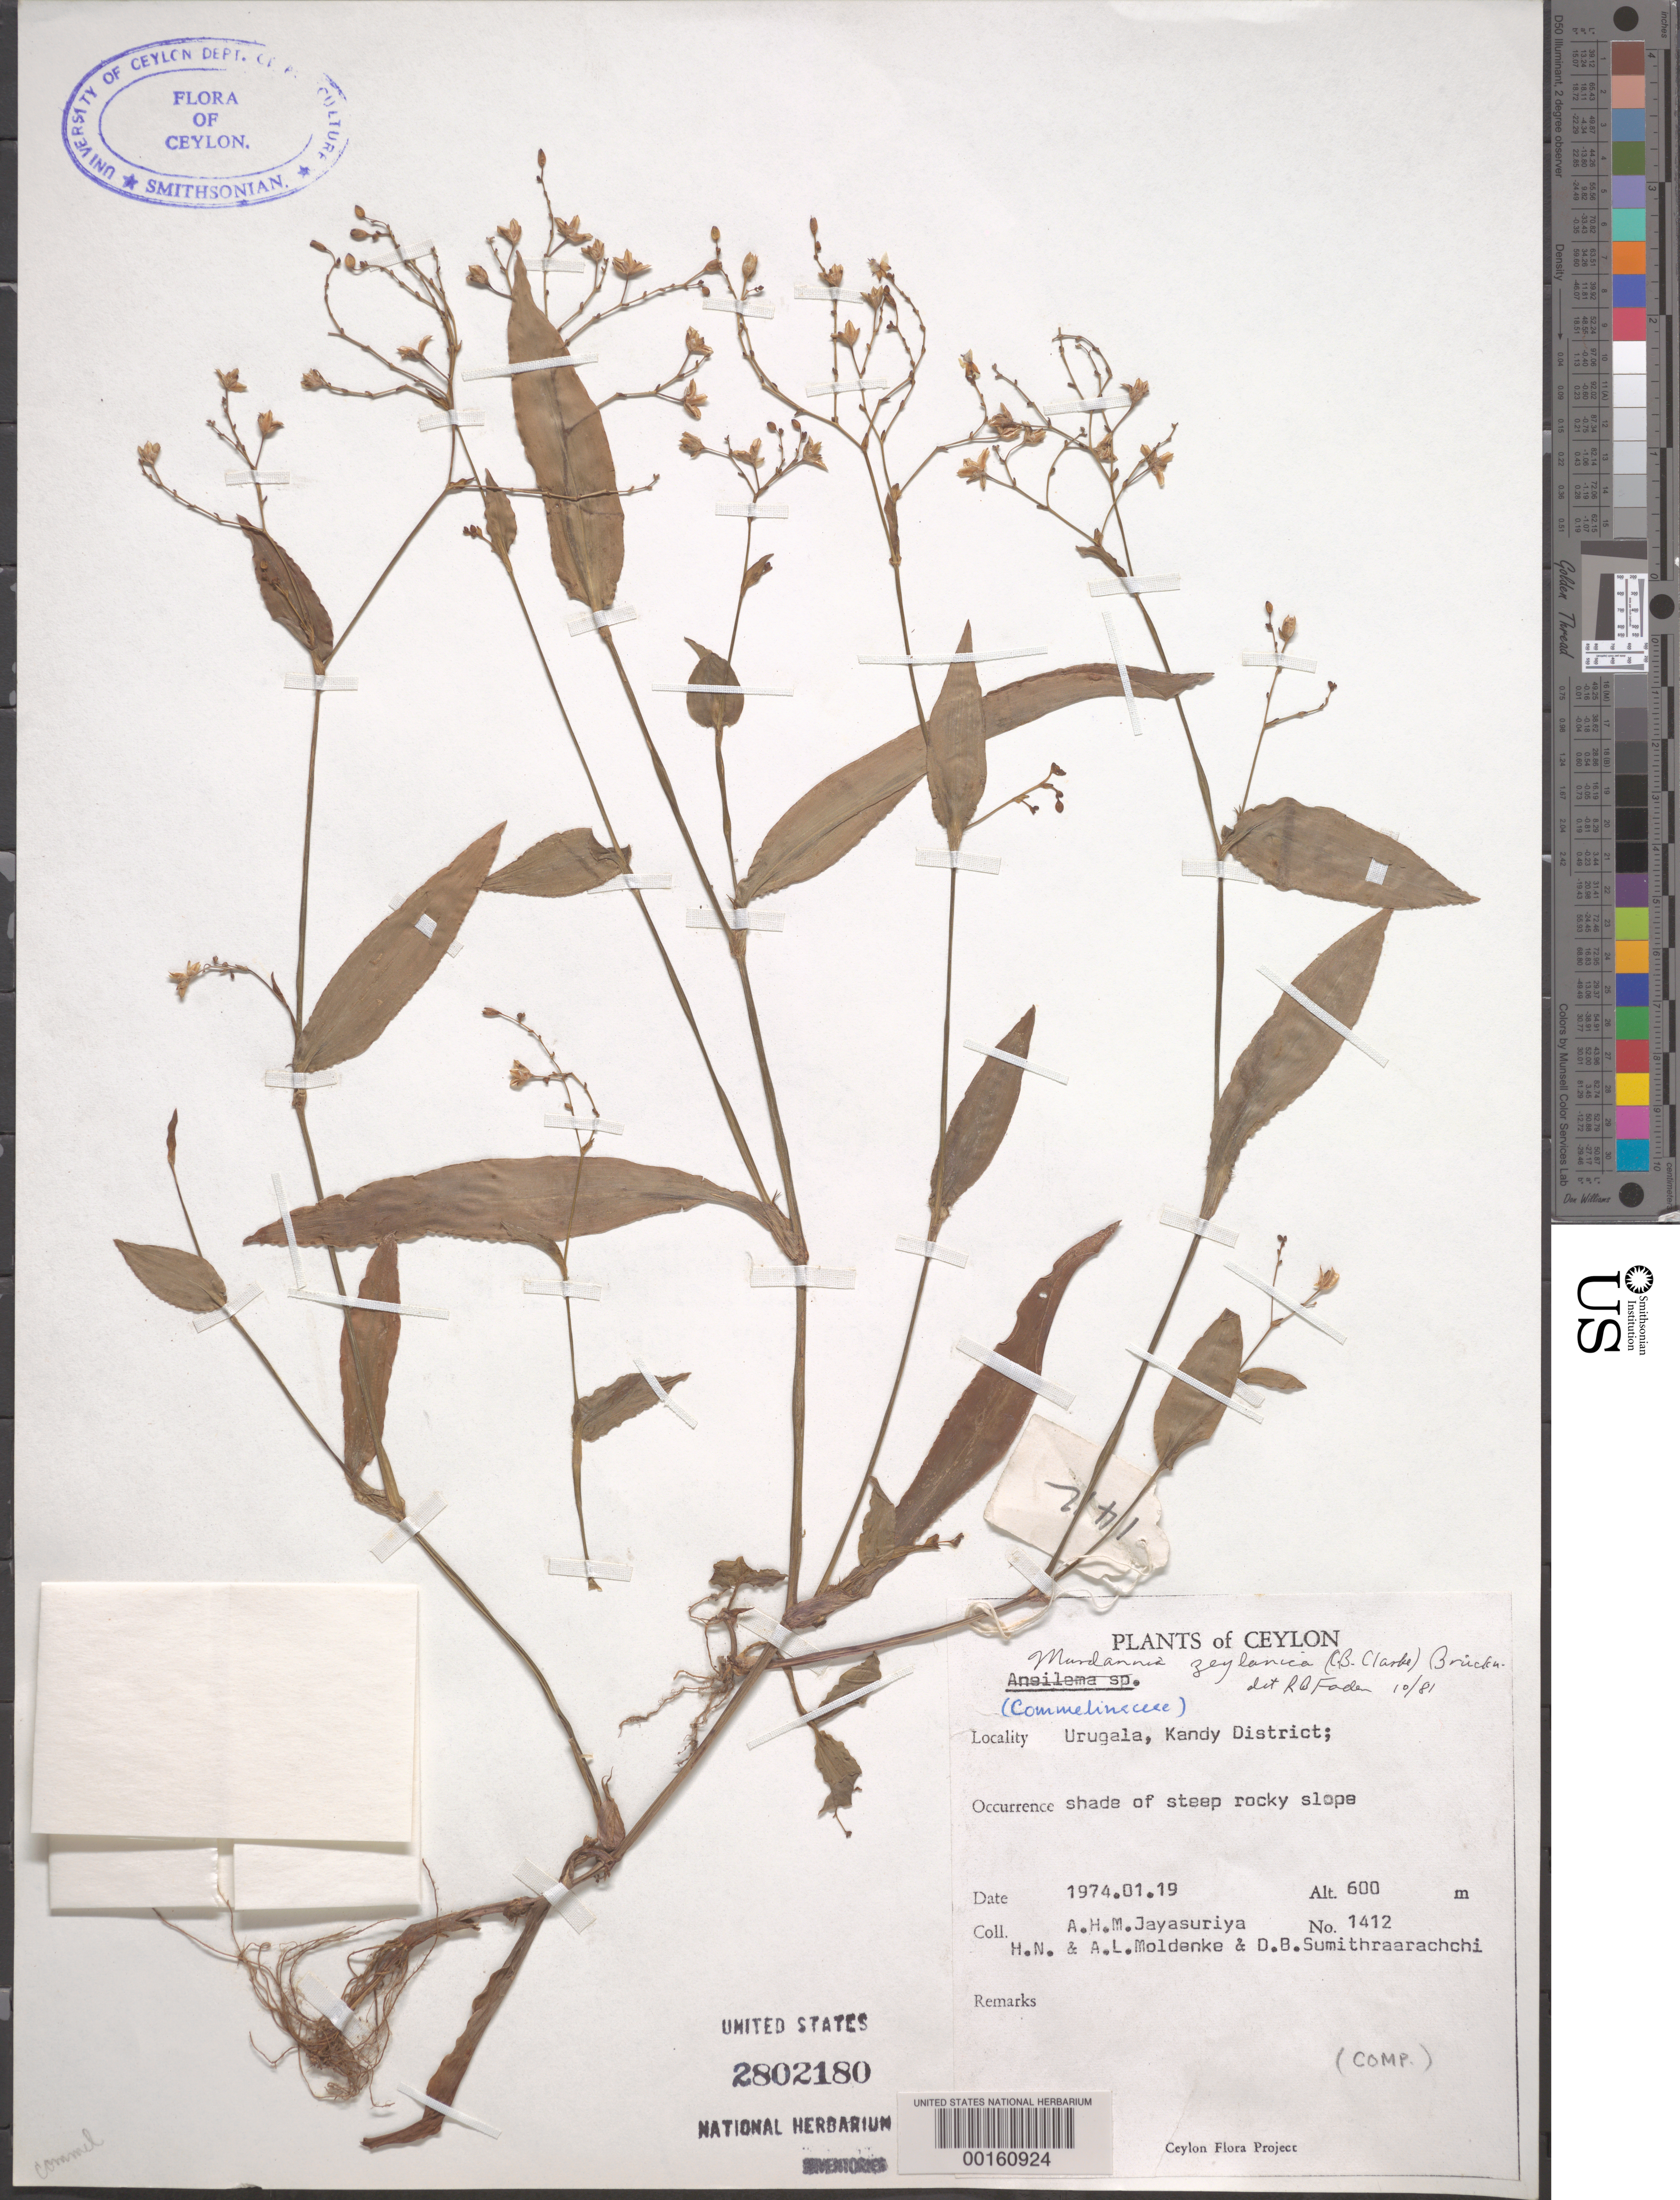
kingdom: Plantae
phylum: Tracheophyta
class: Liliopsida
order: Commelinales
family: Commelinaceae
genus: Murdannia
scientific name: Murdannia zeylanica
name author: (C.B. Clarke) G. Brückn.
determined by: Faden, Robert B., (US), Smithsonian Institution - National Museum of Natural History (UNITED STATES)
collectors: A. H. Jayasuriya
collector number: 1412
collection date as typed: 11 Jan 1974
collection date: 1974-01-11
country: Sri Lanka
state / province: Central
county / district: Kandy Dist.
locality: Urugala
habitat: Shade of steep rocky slop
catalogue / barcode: US 2802180